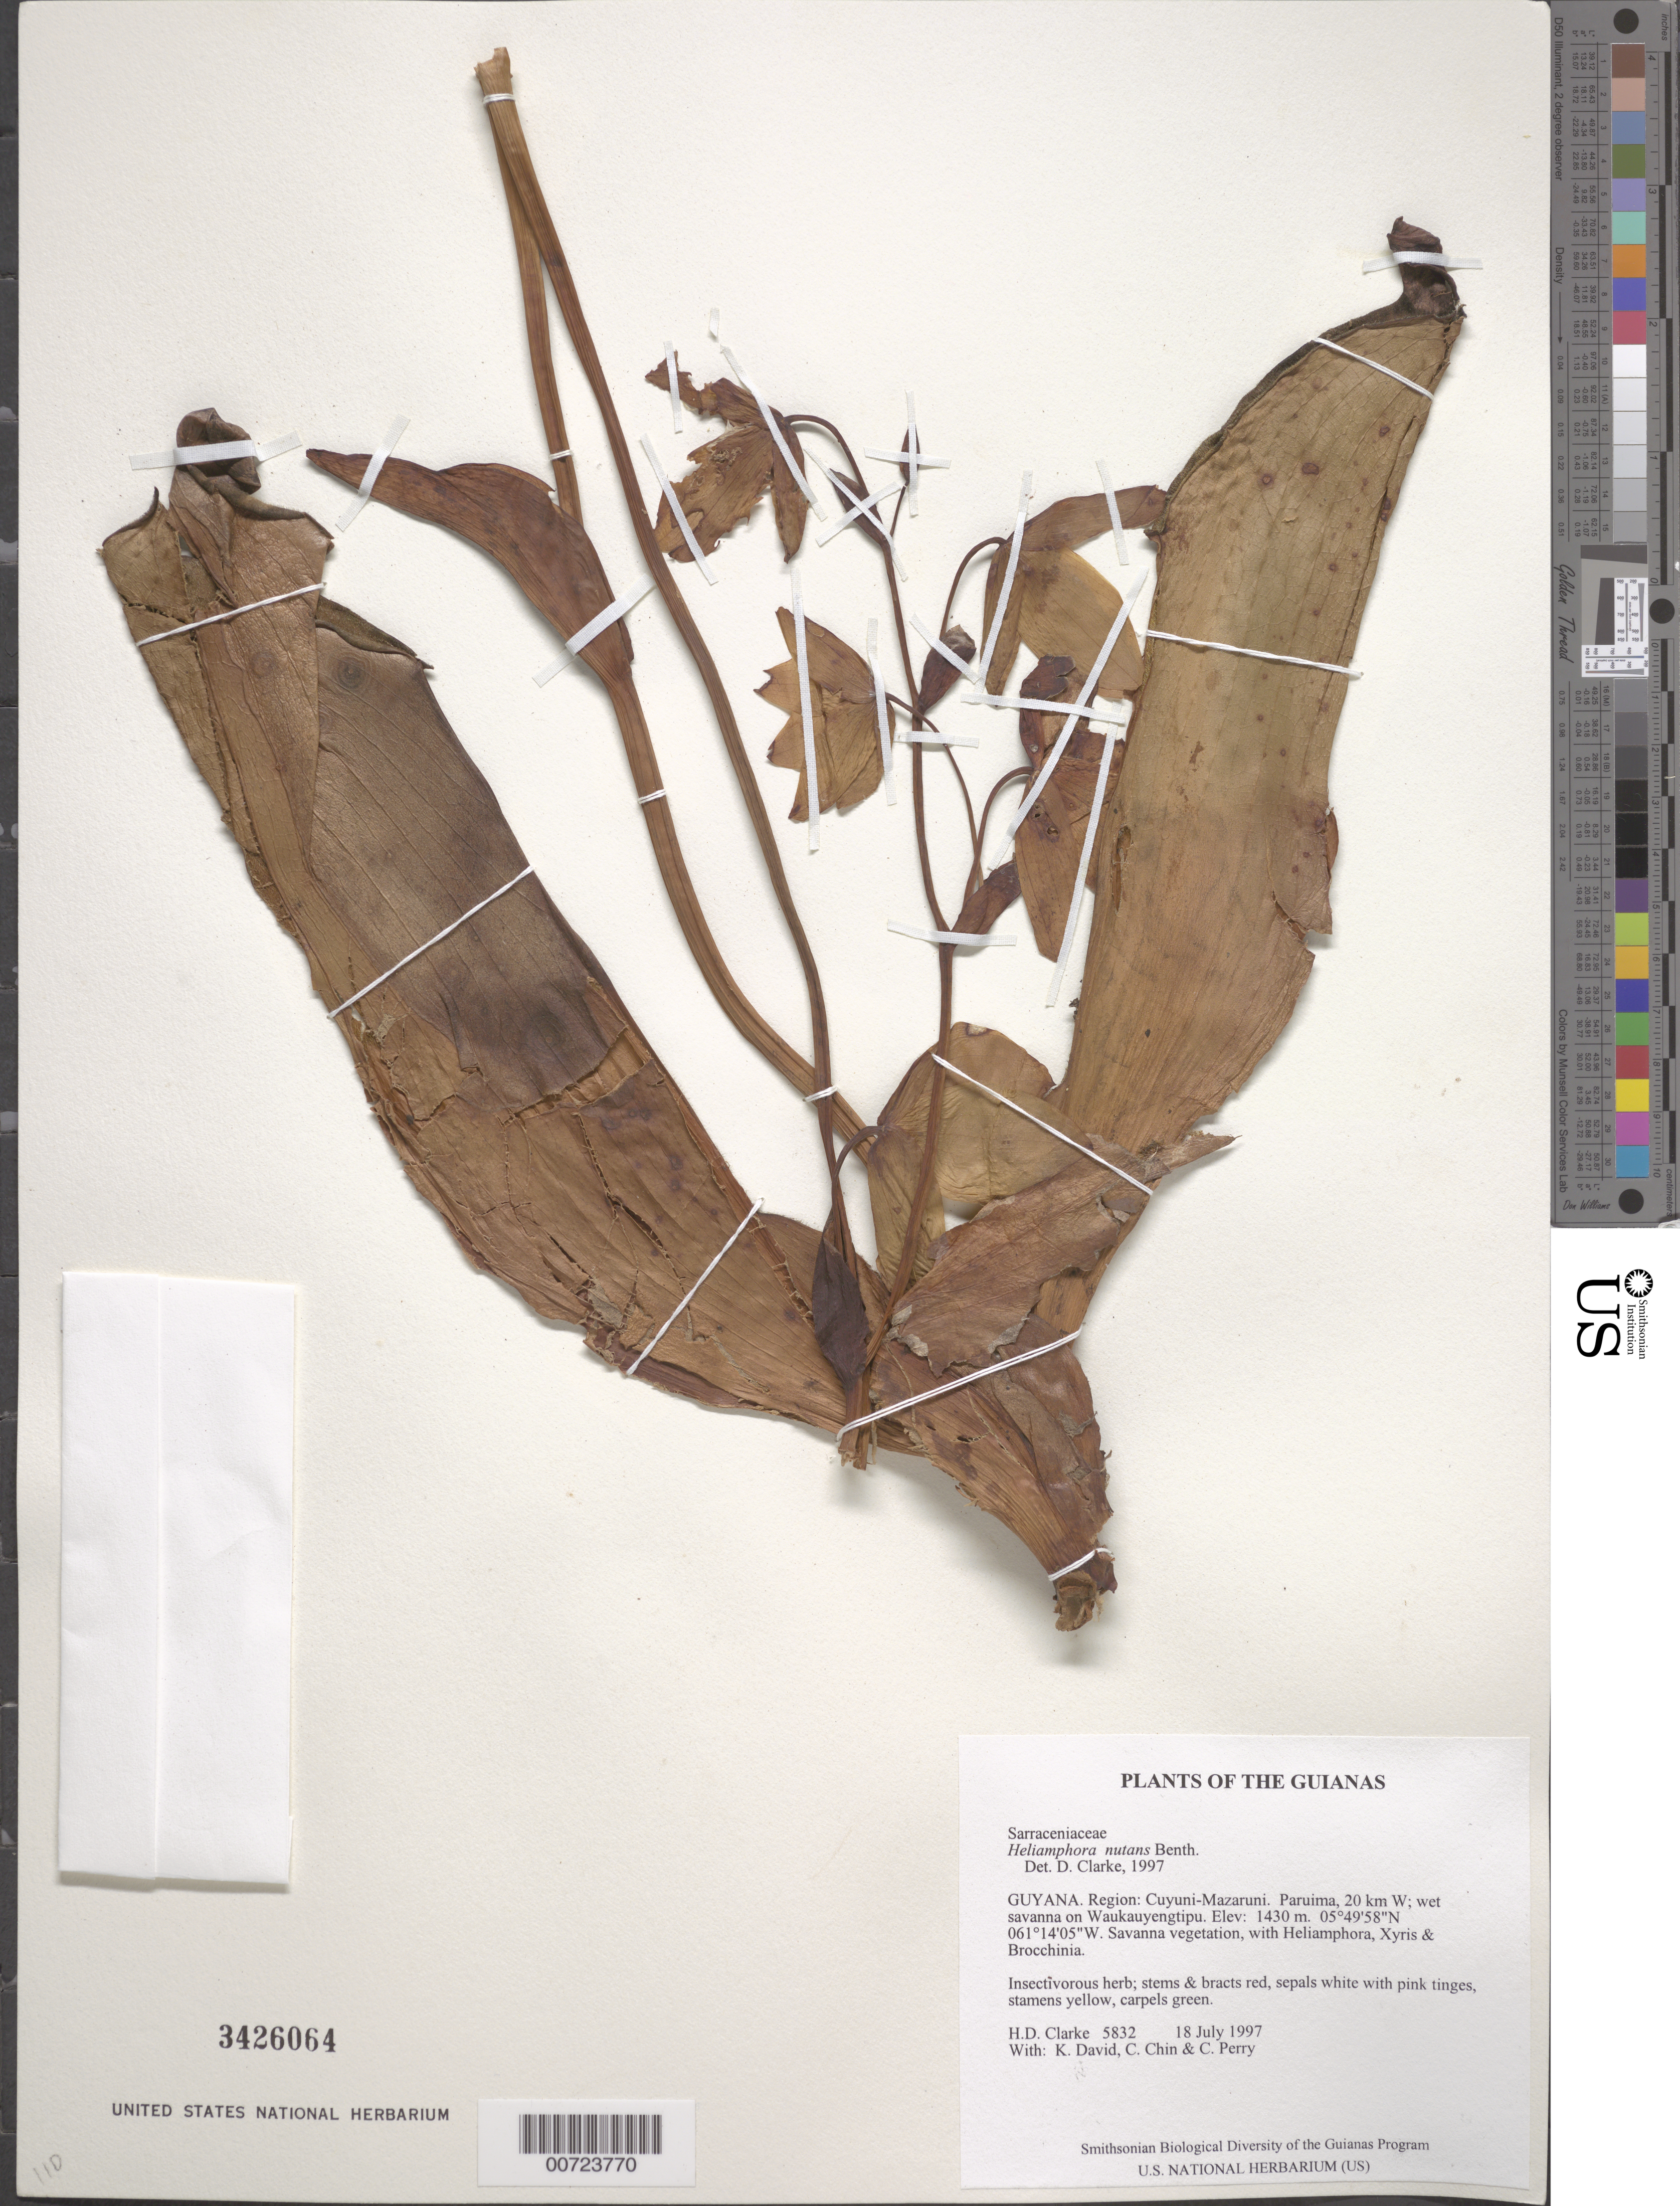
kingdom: Plantae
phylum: Tracheophyta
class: Magnoliopsida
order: Ericales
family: Sarraceniaceae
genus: Heliamphora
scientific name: Heliamphora nutans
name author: Benth.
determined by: Clarke, H. D., University of North Carolina (Asheville)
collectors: H. D. Clarke, K. David, C. Chin & C. Perry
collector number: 5832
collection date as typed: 18 July 1997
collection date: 1997-07-18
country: Guyana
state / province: Cuyuni-Mazaruni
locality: Paruima, 20 km W; wet savanna on Waukauyengtipu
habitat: Savanna vegetation, with Heliamphora, Xyris & Brocchinia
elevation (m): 1430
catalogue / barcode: US 3426064